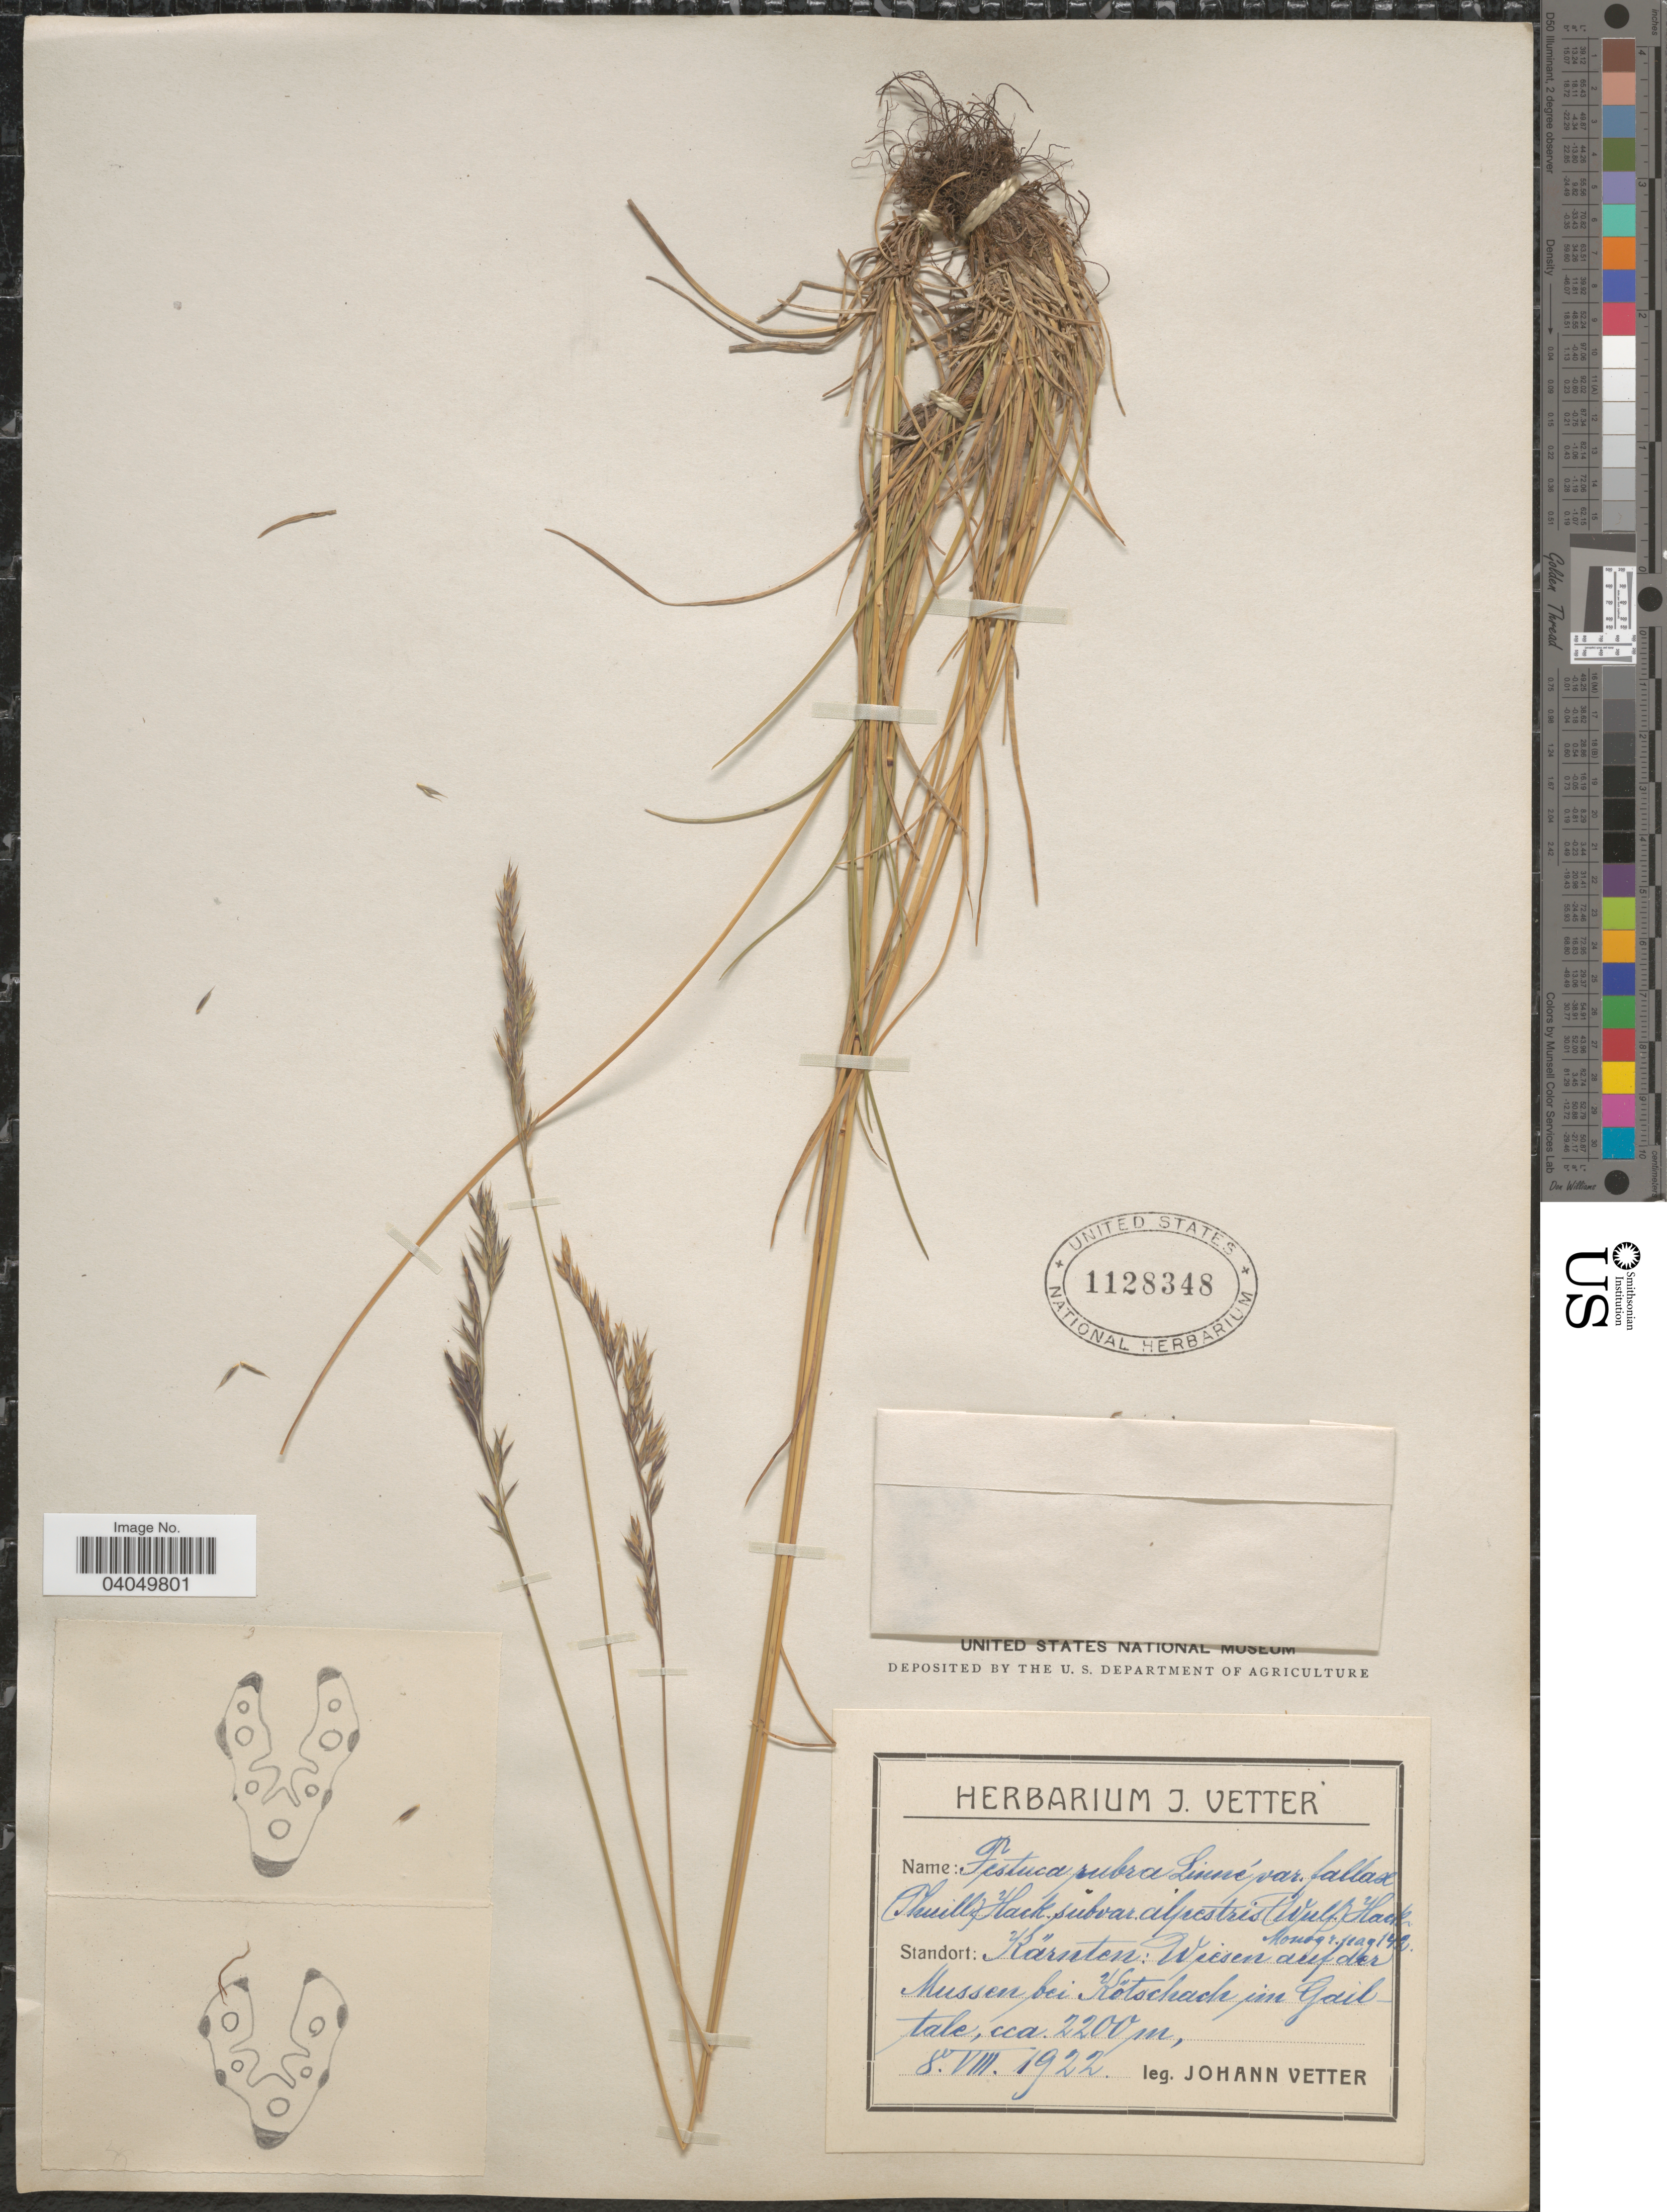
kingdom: Plantae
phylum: Tracheophyta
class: Liliopsida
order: Poales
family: Poaceae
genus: Festuca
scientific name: Festuca rubra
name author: L.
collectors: J. Vetter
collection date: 1922-08-08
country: Austria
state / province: Karnten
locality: Standort: Kärten: Wiesen auf der Mussen bei Kötschach im Gailtale.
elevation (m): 2200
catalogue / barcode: US 1128348